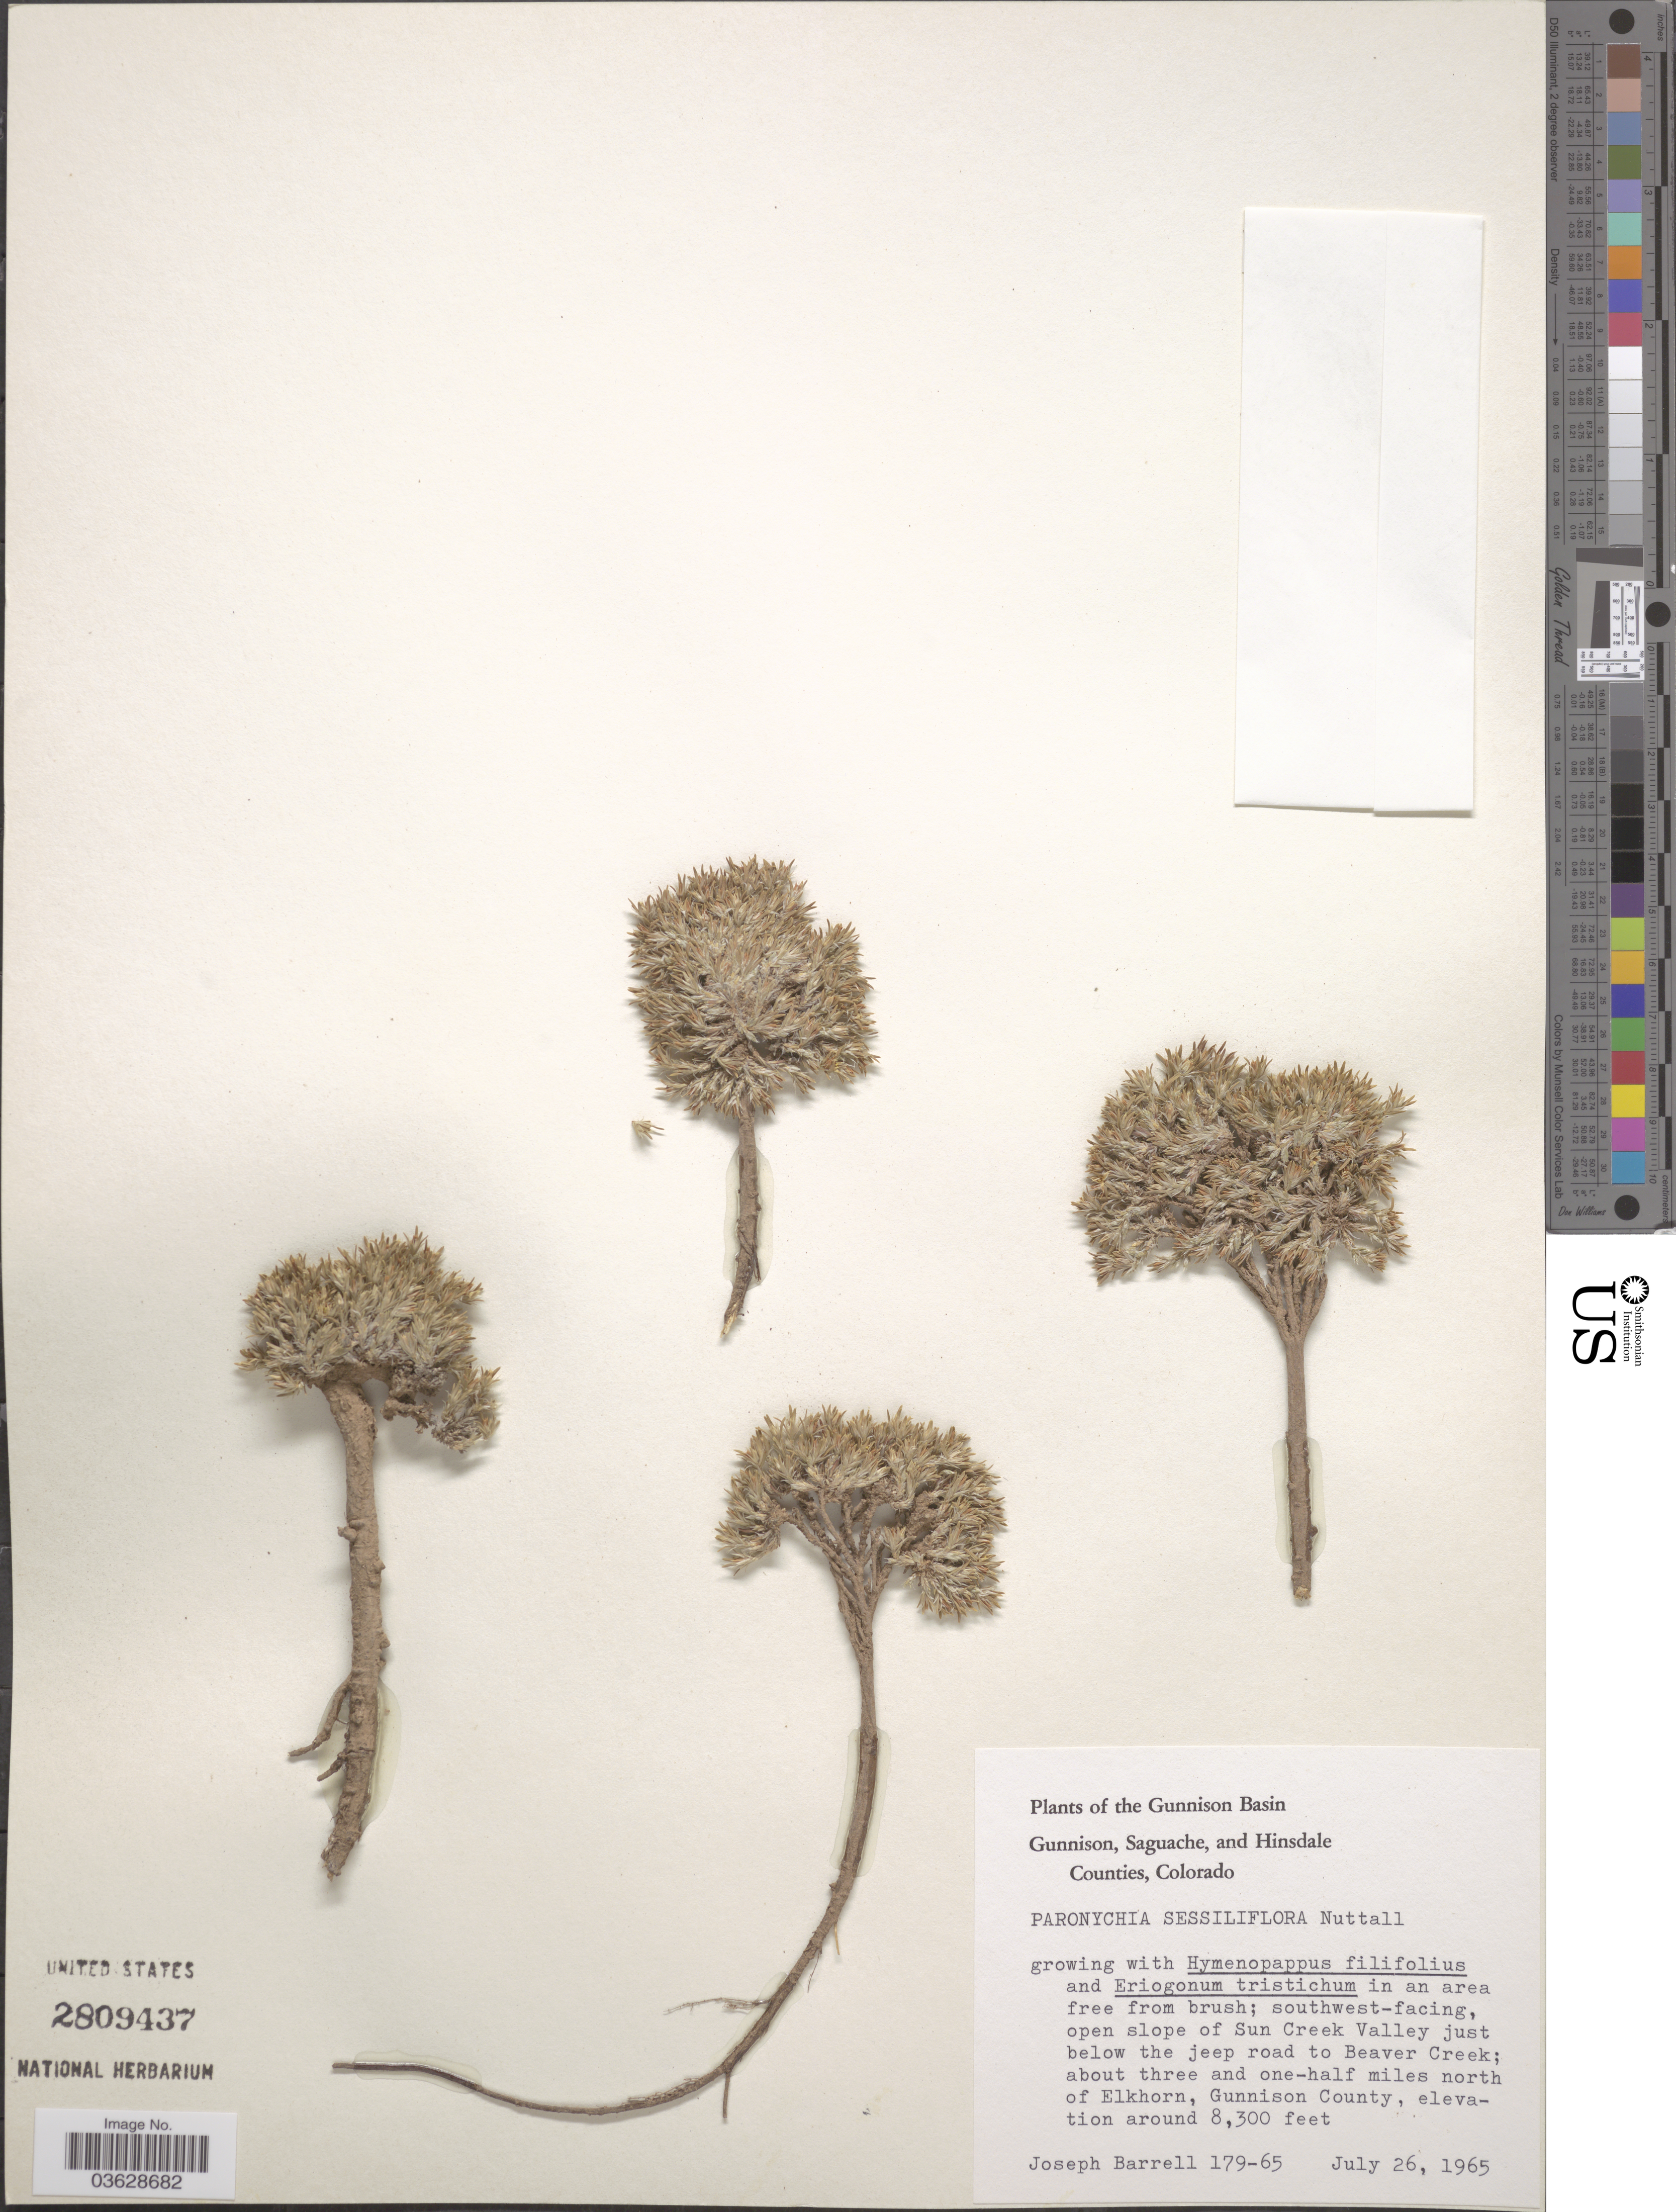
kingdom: Plantae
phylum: Tracheophyta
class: Magnoliopsida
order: Caryophyllales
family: Caryophyllaceae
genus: Paronychia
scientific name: Paronychia sessiliflora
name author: Nutt.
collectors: J. Barrell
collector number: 179-65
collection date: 1965-07-26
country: United States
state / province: Colorado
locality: The Gunnison Basin. Southwest-facing, open slope of Sun Creek Valley just below the jeep road to Beaver Creek; about three and one-half miles north of Elkhorn, Gunnison County.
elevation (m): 2530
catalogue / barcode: US 2809437